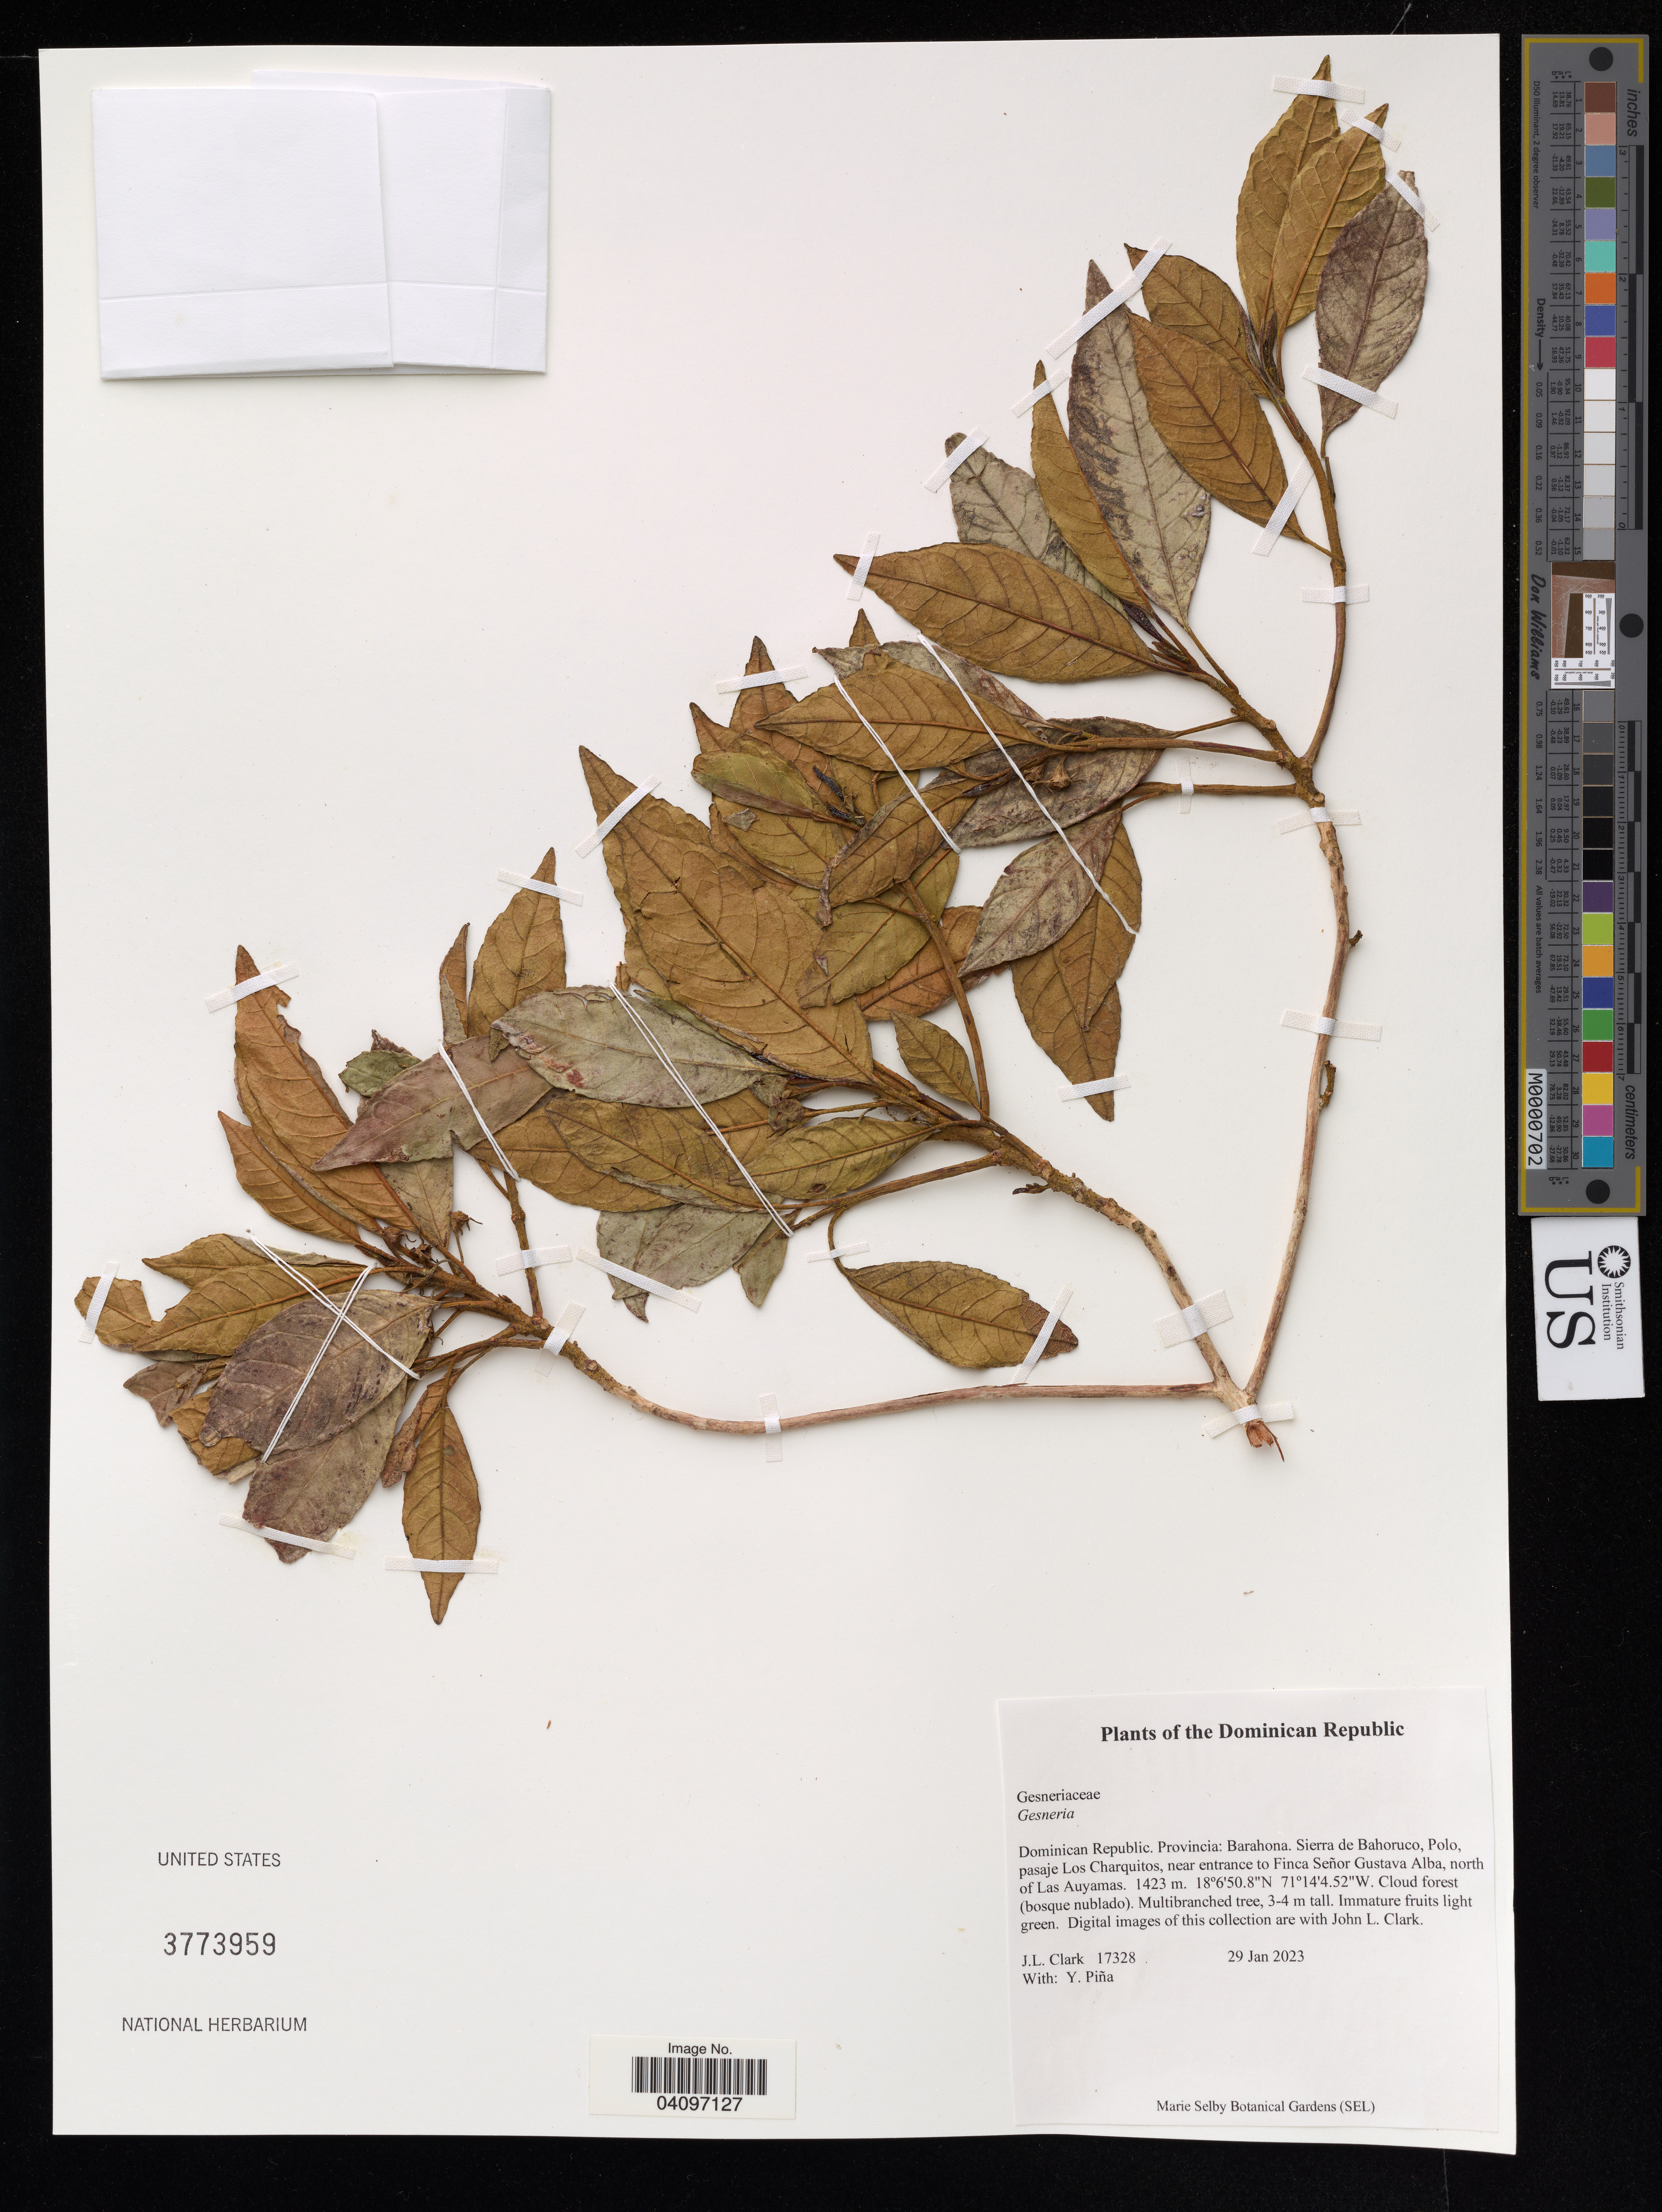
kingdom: Plantae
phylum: Tracheophyta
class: Magnoliopsida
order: Lamiales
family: Gesneriaceae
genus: Gesneria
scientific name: Gesneria sp.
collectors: J. Clark & Y. Piña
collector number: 17328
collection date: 2023-01-29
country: Dominican Republic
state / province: Barahona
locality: Sierra de Bahoruco, Polo, pasaje Los Charquitos, near entrance to Finca Senor Gustava Alba, north of Las Auyamas.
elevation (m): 1423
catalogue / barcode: US 3773959